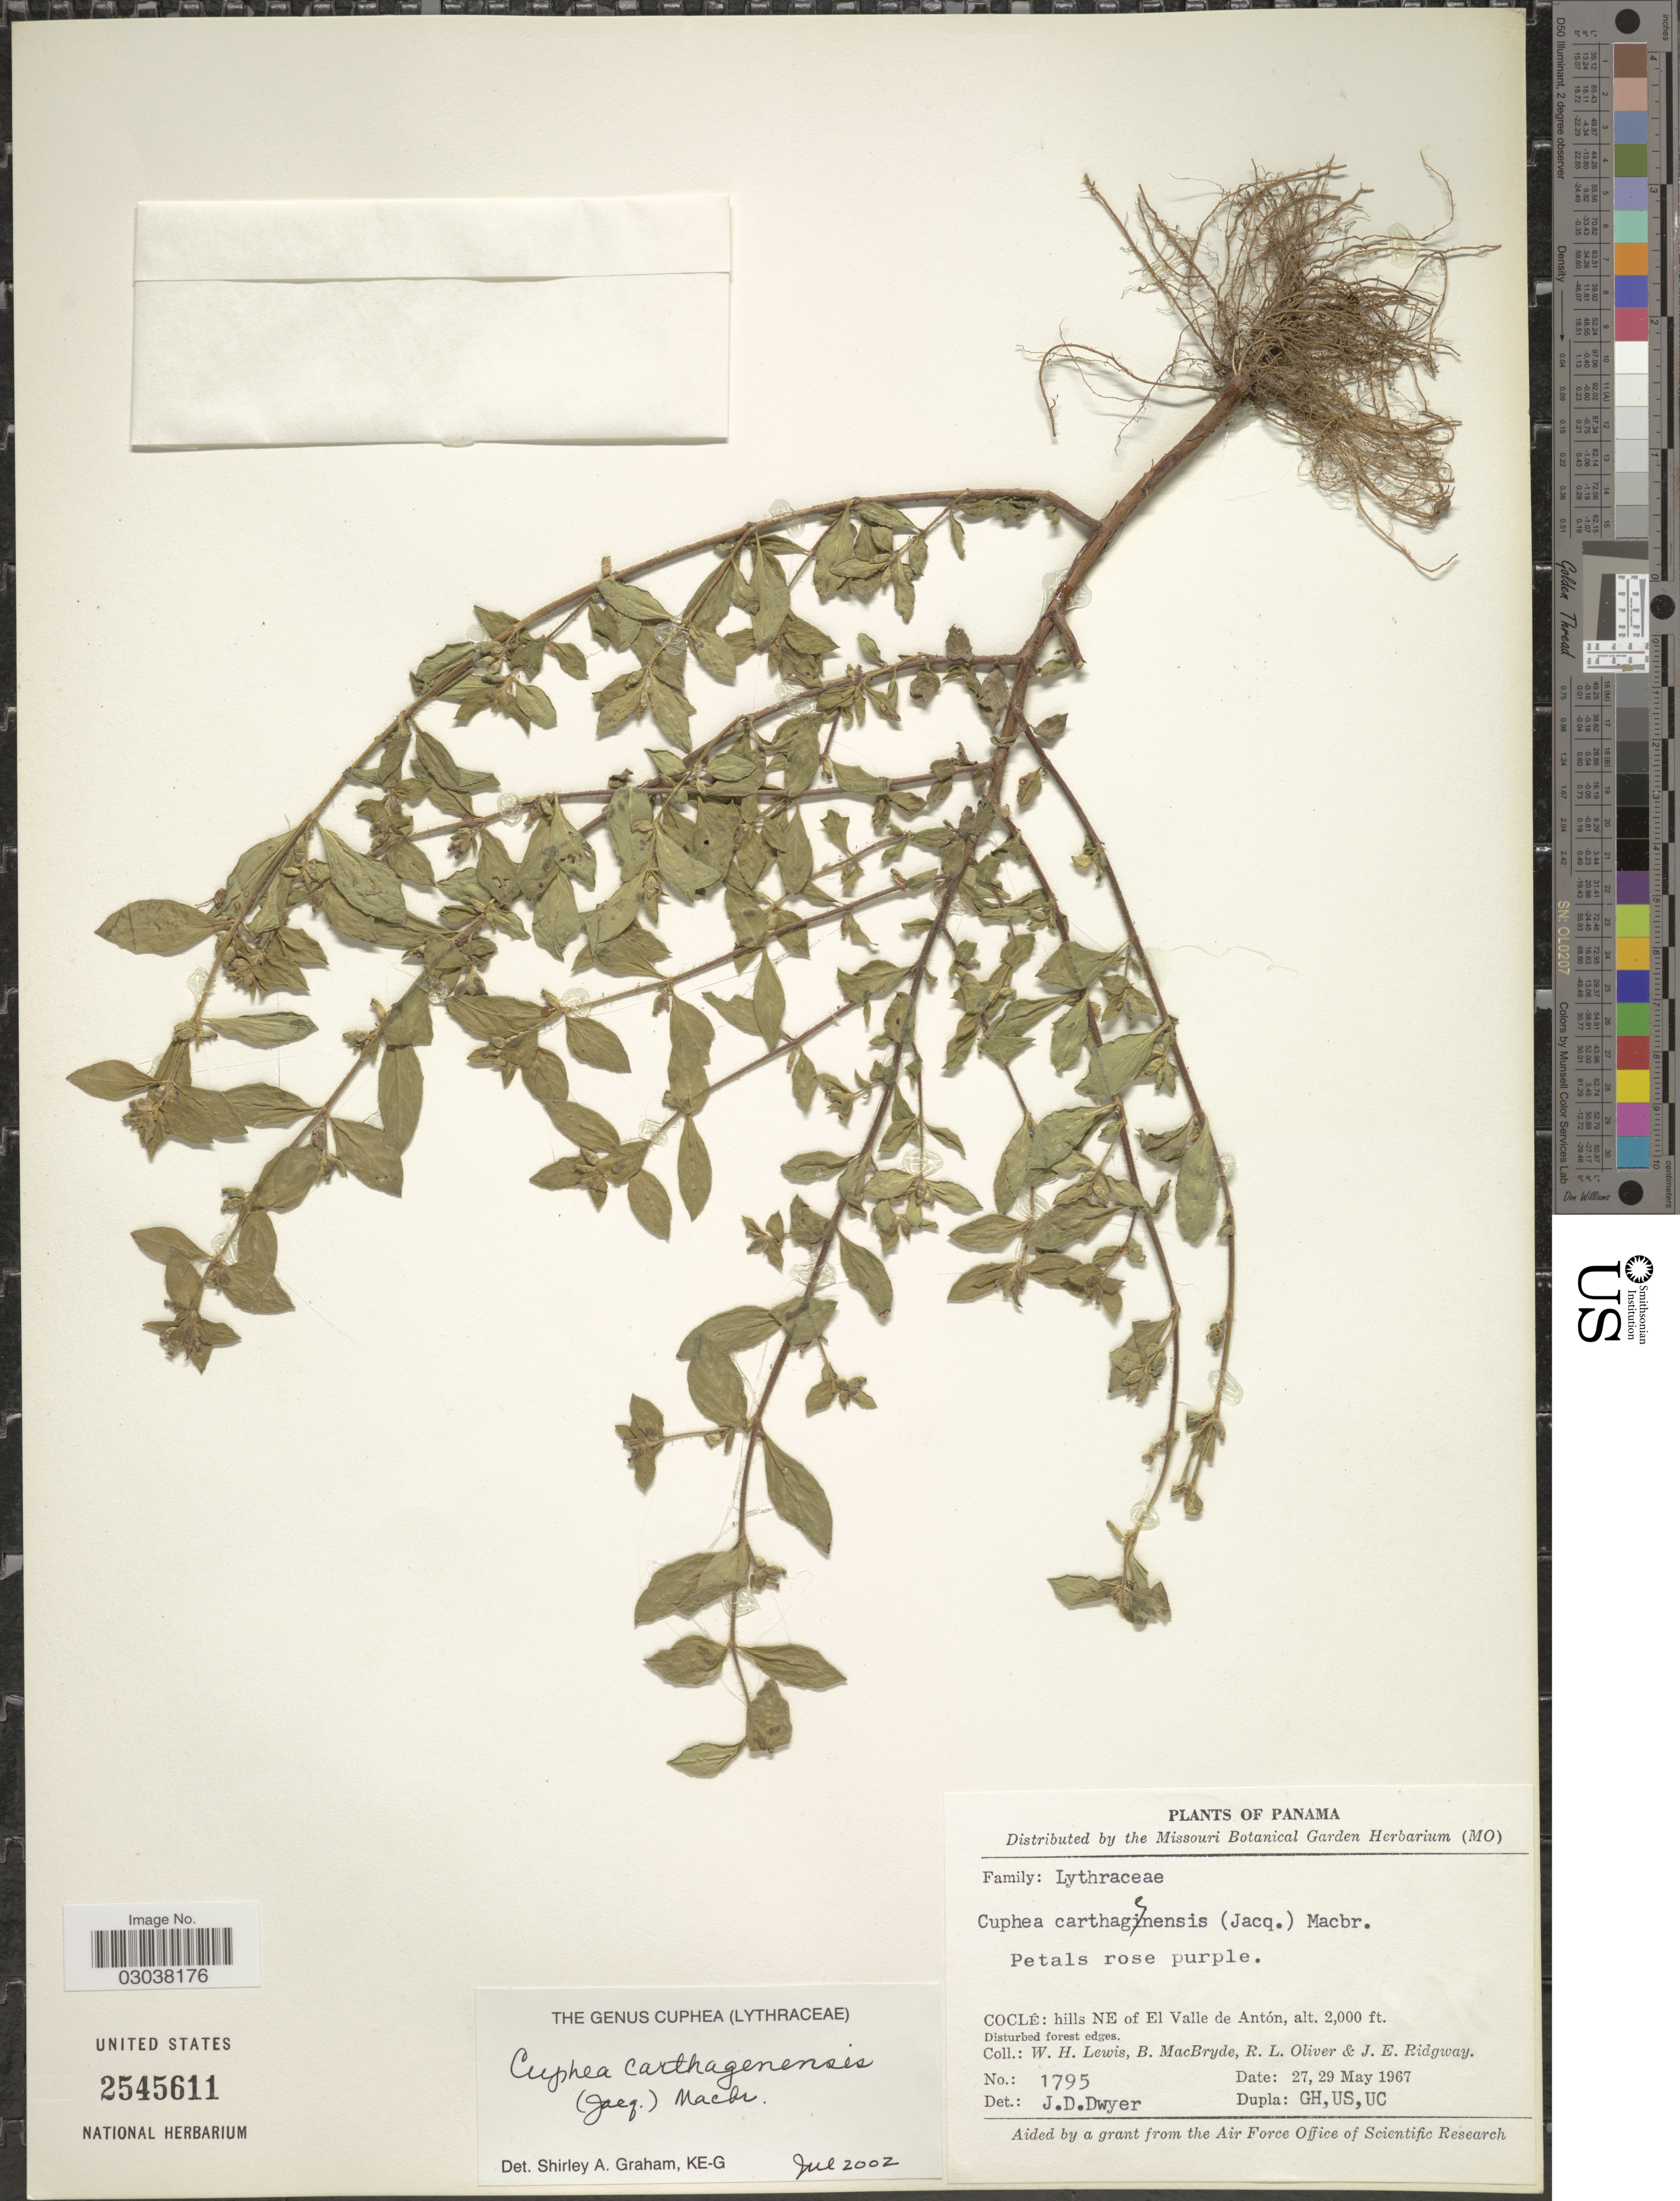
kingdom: Plantae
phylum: Tracheophyta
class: Magnoliopsida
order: Myrtales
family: Lythraceae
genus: Cuphea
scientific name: Cuphea carthagenensis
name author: (Jacq.) J.F. Macbr.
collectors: W. H. Lewis, B. MacBryde, R. Oliver & J. Ridgway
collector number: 1795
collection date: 1967-05-27/1967-05-29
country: Panama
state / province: Coclé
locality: Hills NE of El Valle de Antón.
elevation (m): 610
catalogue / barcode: US 2545611